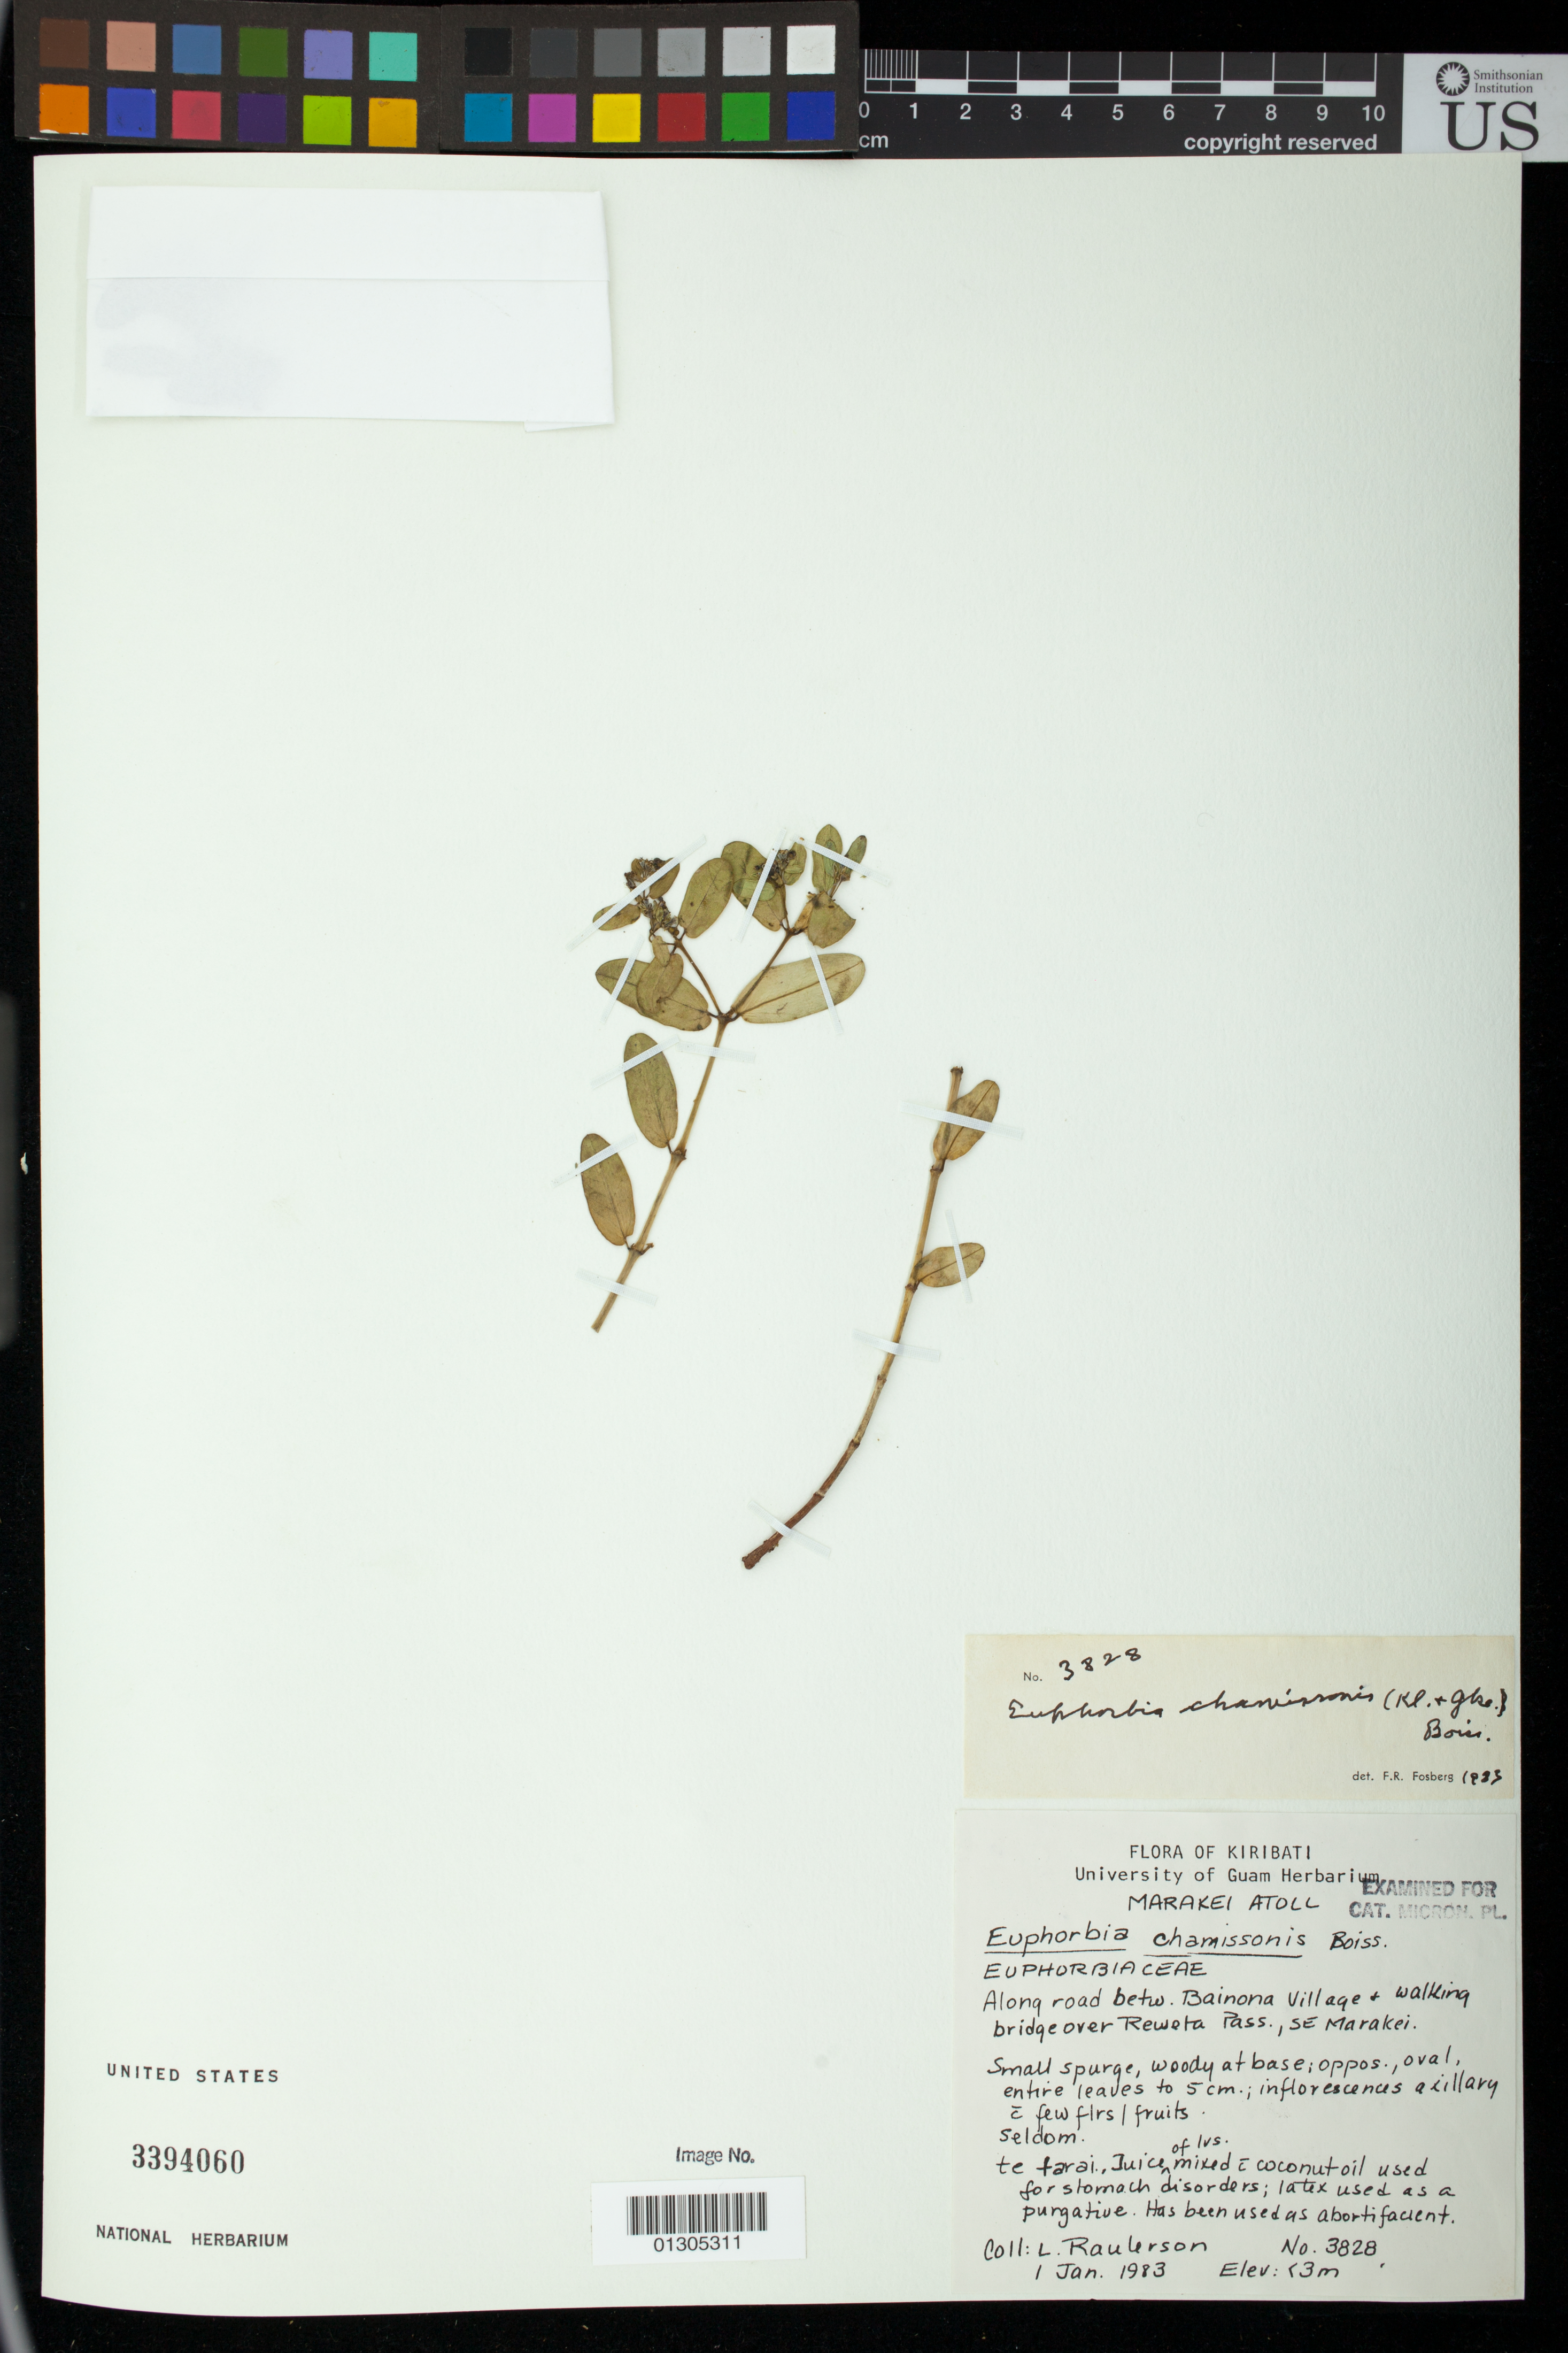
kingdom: Plantae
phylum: Tracheophyta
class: Magnoliopsida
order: Malpighiales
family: Euphorbiaceae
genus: Chamaesyce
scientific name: Chamaesyce chamissonis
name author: (Klotzsch & Garcke) F.C. Ho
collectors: L. Raulerson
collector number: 3828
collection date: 1983-01-01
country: Kiribati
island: Marakei Atoll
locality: Along road betw. Bainona Village & walking bridge over Reweta Pass.,SE Marakei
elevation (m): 0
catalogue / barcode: US 3394060